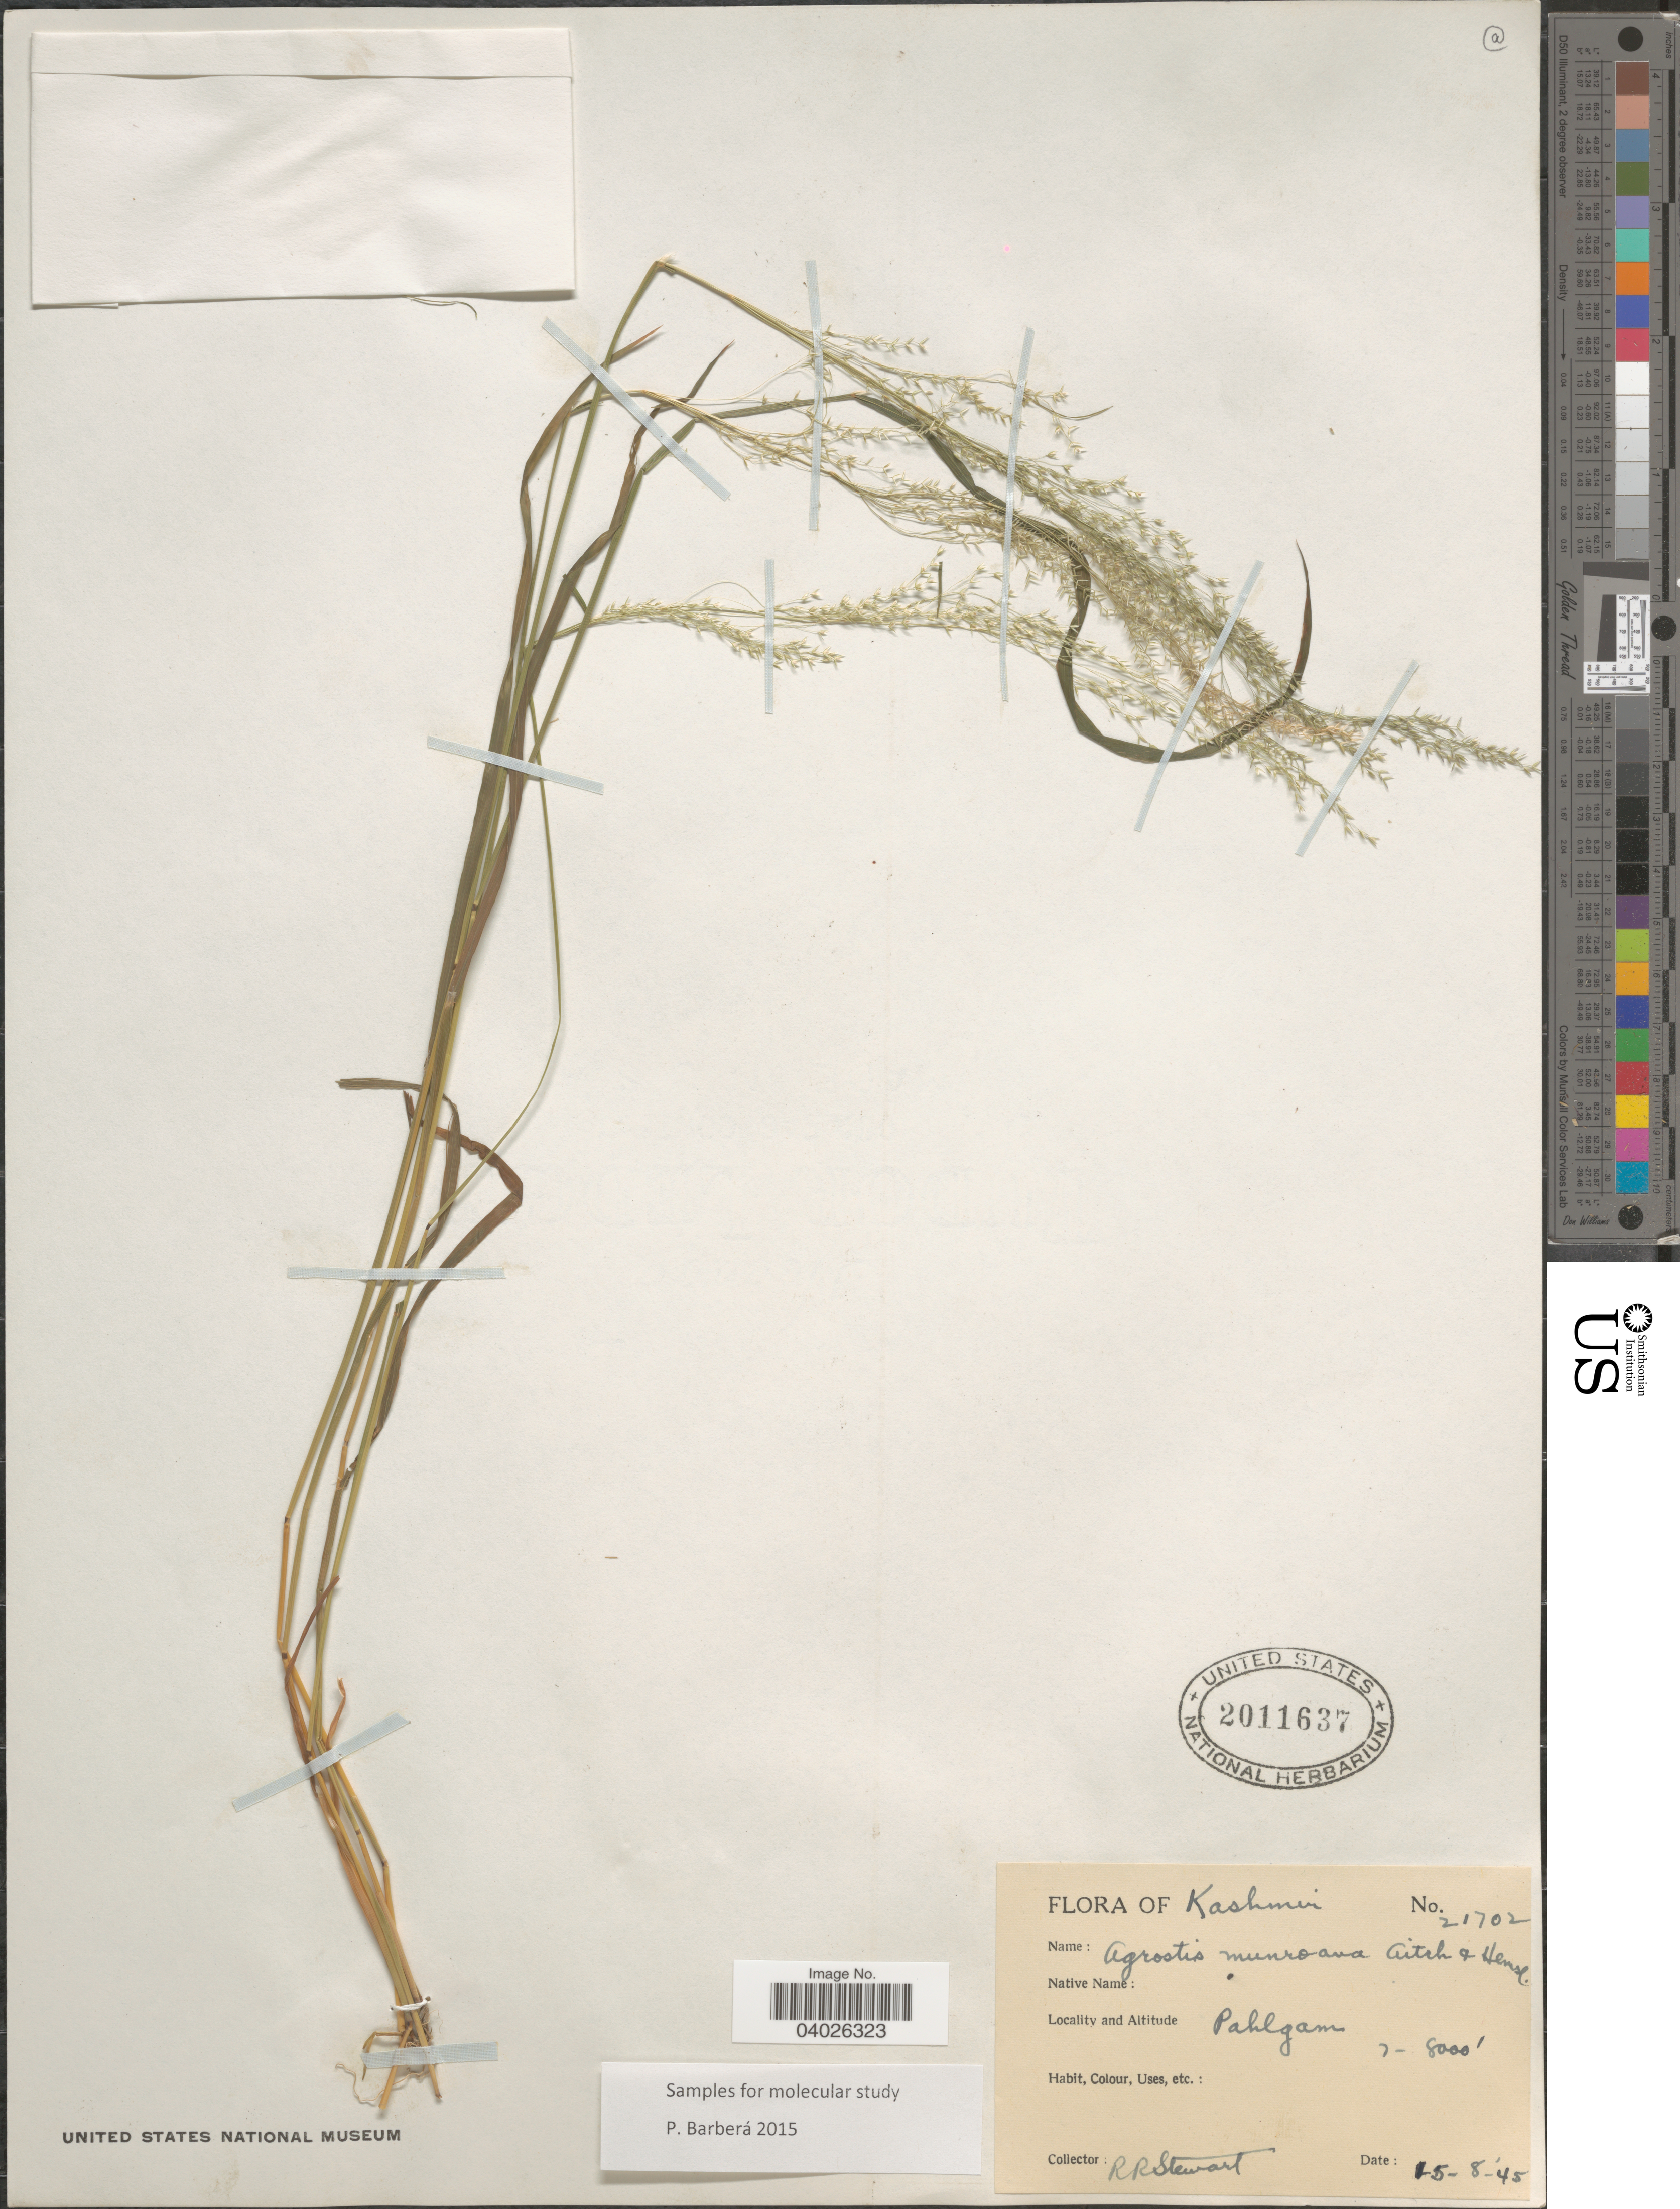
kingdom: Plantae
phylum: Tracheophyta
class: Liliopsida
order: Poales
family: Poaceae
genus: Agrostis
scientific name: Agrostis munroana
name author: Aitch. & Hemsl.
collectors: R. Stewart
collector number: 21702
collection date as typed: Transcribed d/m/y: 15/8/45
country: India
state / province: Jammu and Kashmir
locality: Kashmir. Pahlgam.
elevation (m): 2134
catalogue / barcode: US 2011637